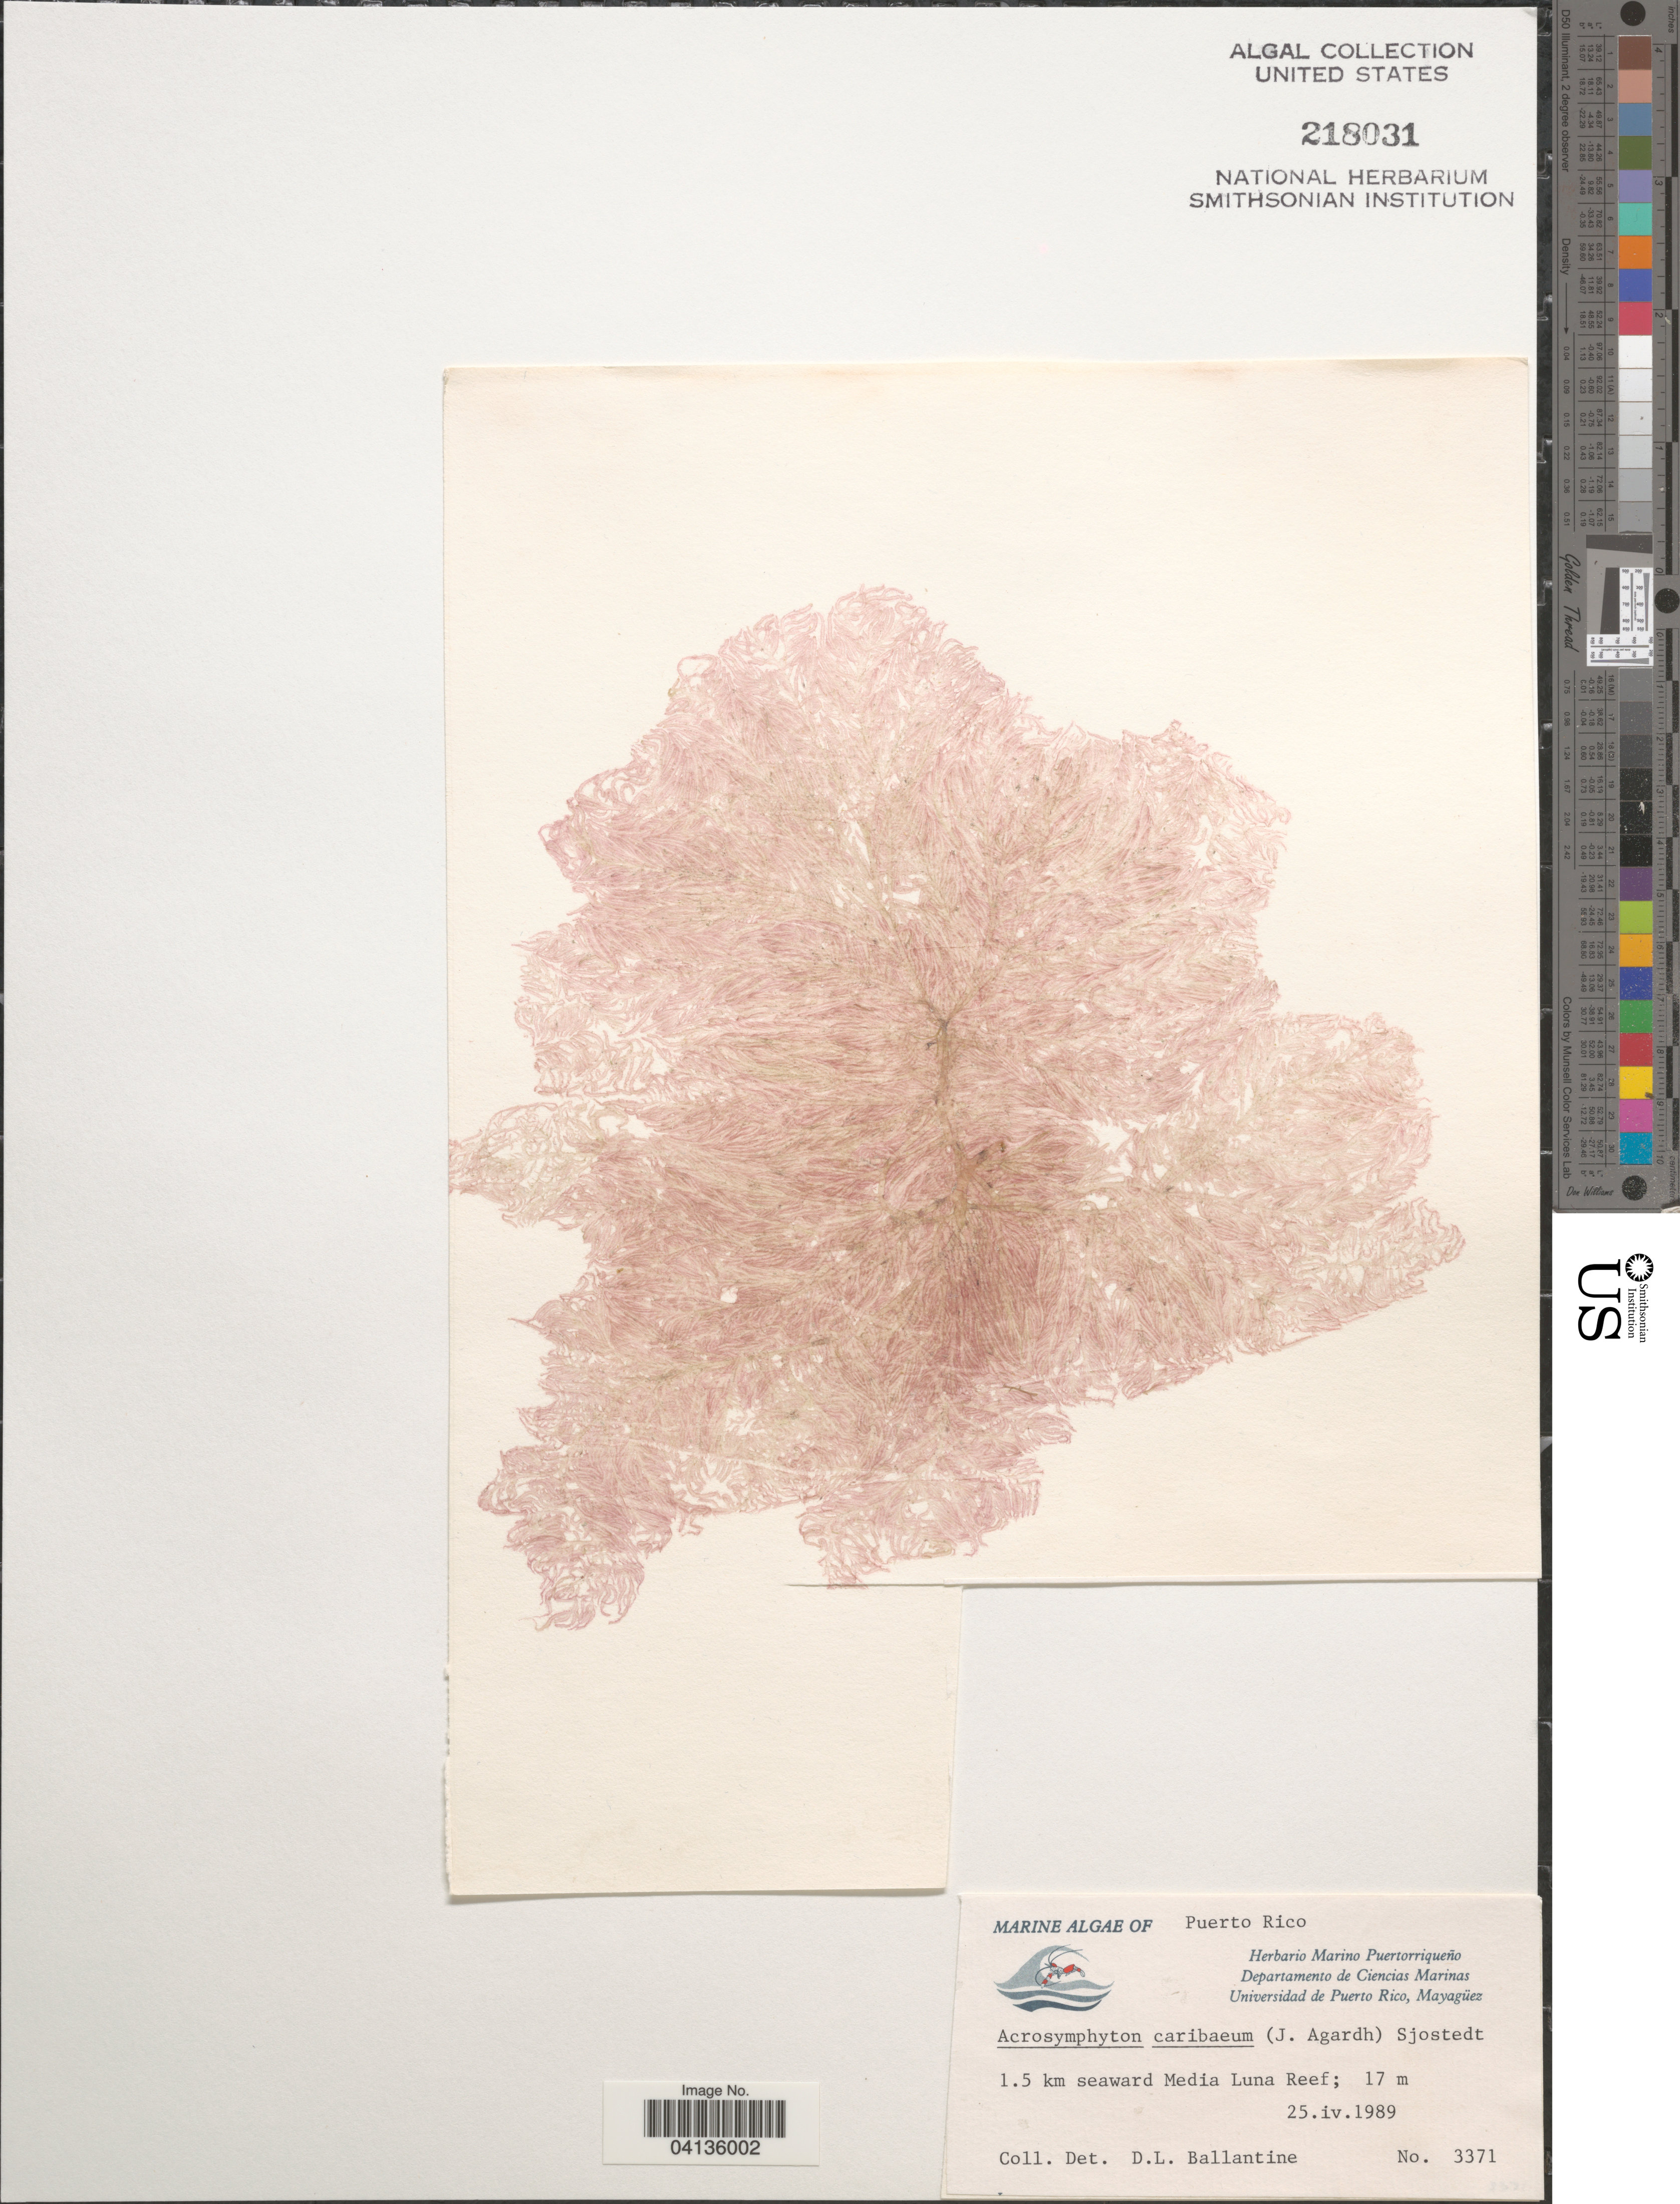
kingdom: Plantae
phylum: Rhodophyta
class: Florideophyceae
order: Acrosymphytales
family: Acrosymphytaceae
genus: Acrosymphyton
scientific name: Acrosymphyton caribaeum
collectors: D.L. Ballantine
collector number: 3371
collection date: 1989-04-25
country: Puerto Rico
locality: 1.5 km seaward Media Luna Reef.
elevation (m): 17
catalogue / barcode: US 218031